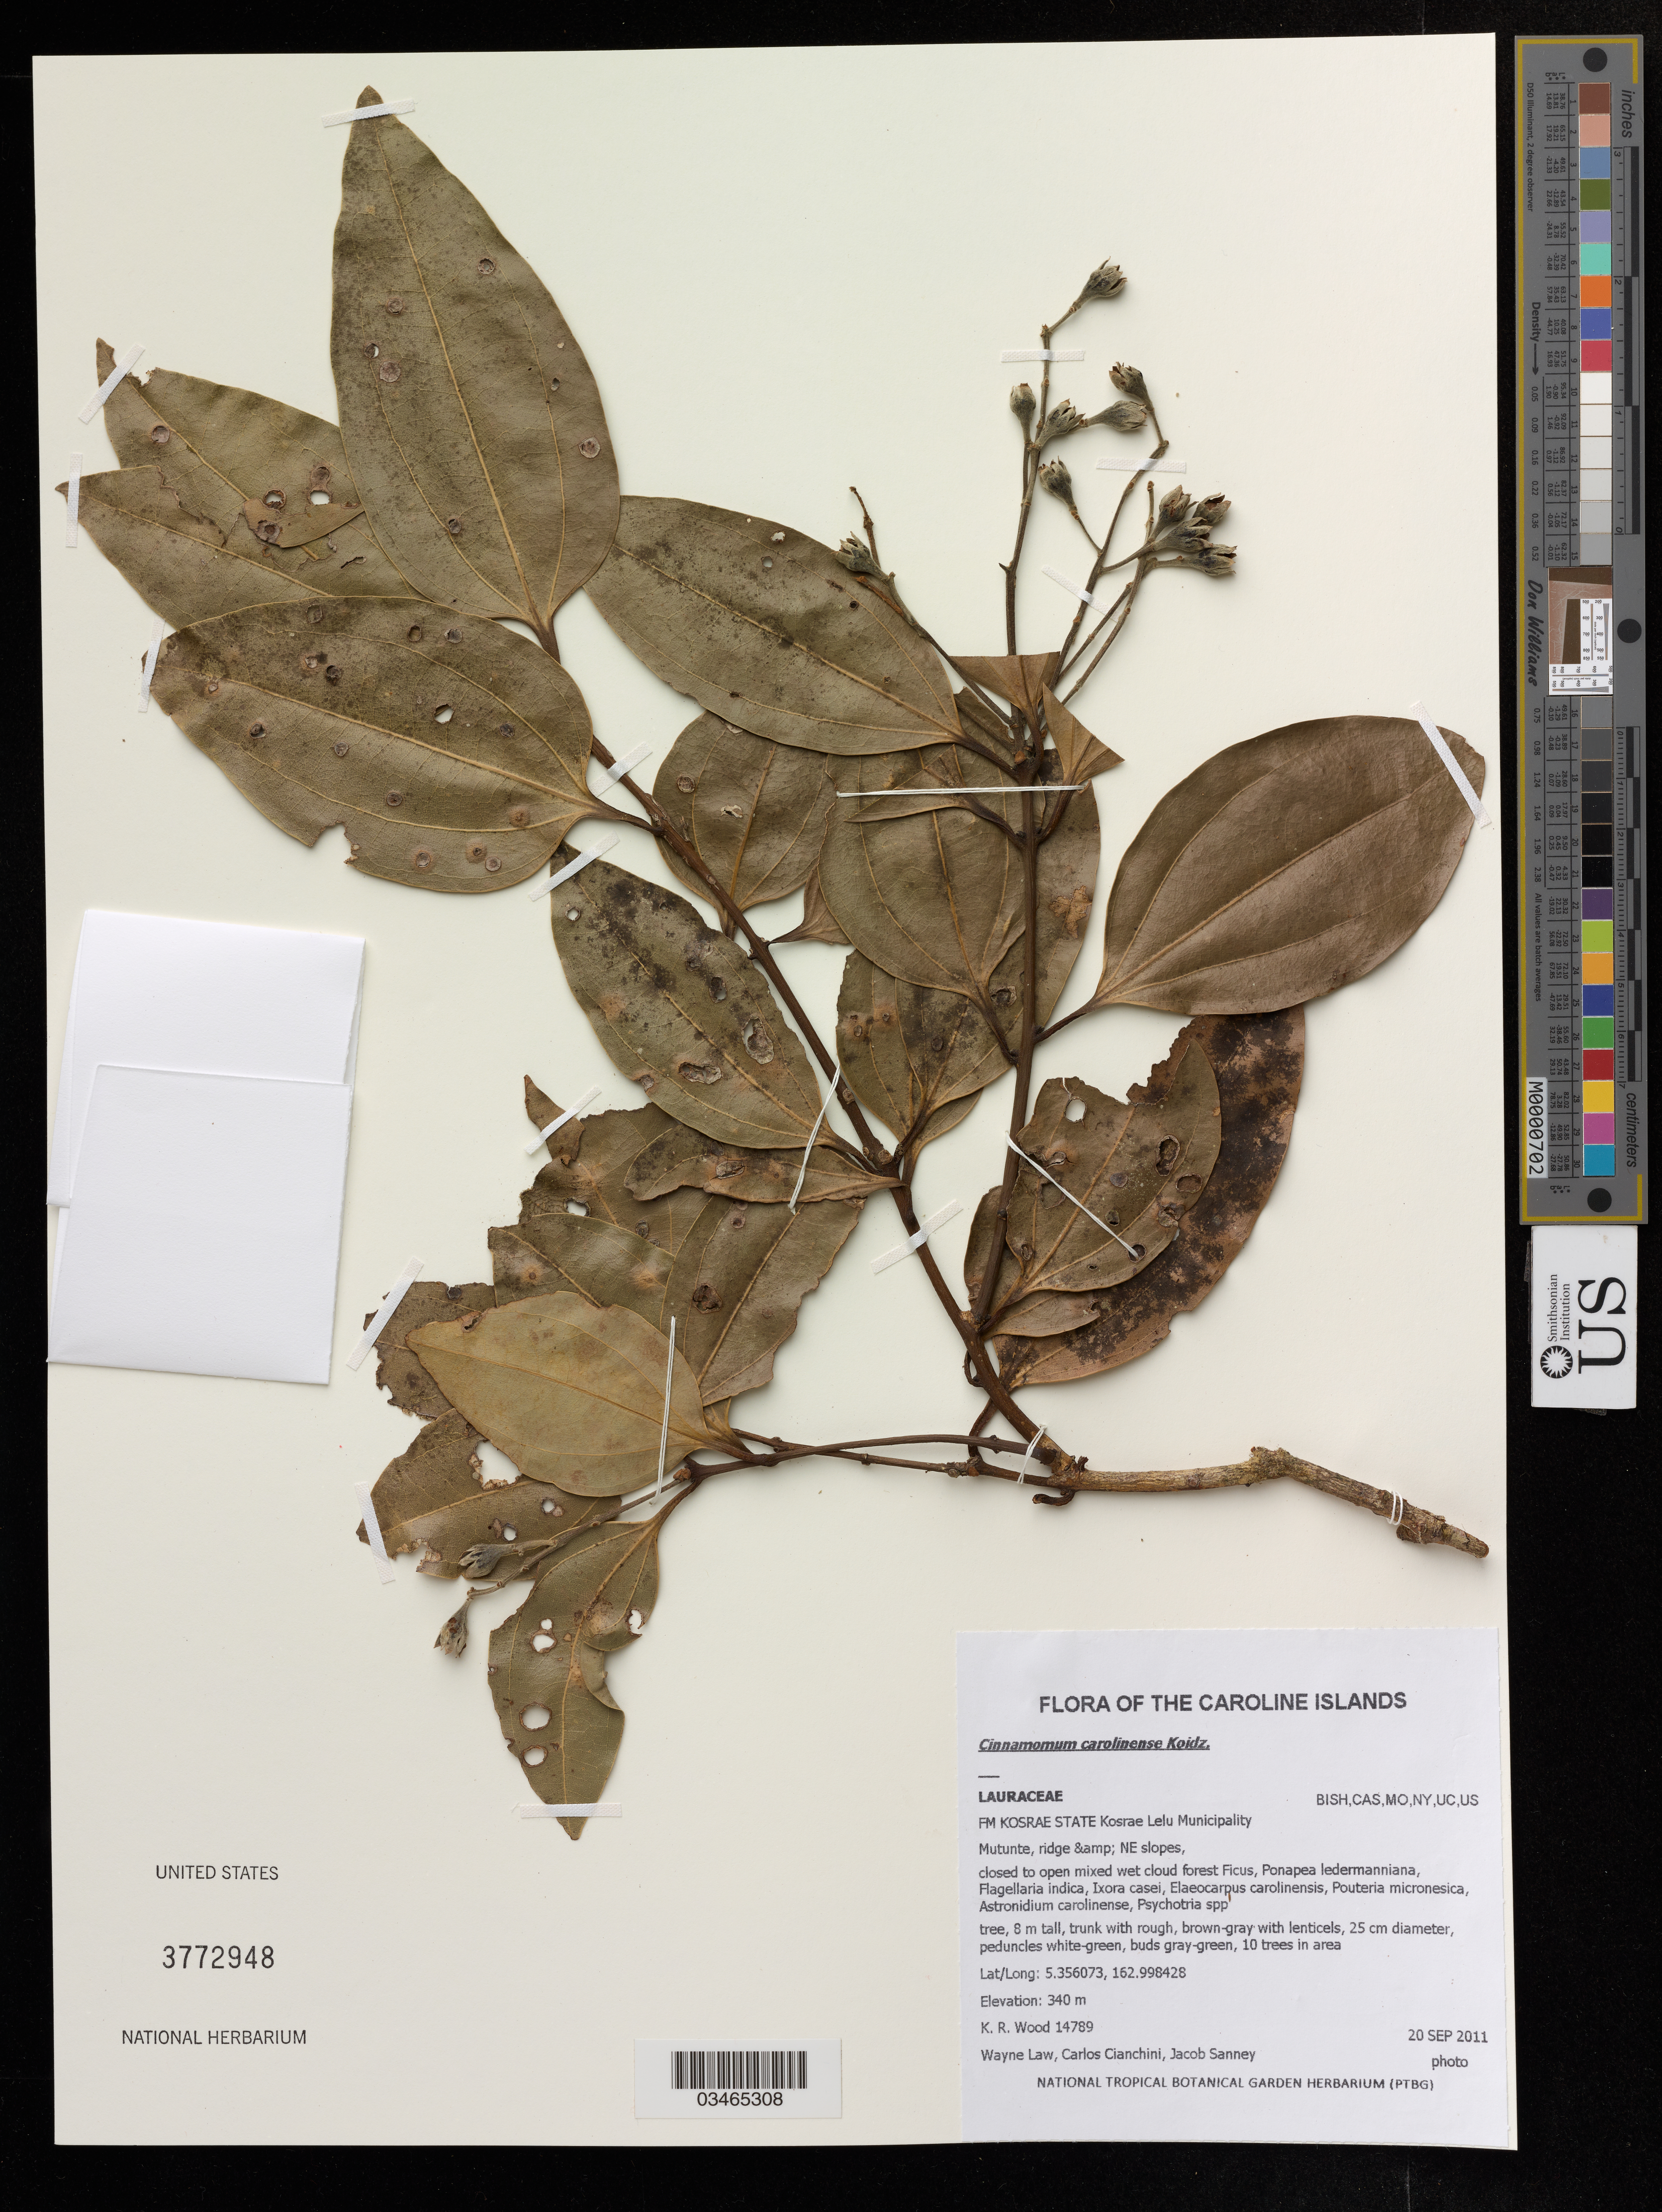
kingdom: Plantae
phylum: Tracheophyta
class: Magnoliopsida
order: Laurales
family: Lauraceae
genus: Cinnamomum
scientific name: Cinnamomum carolinense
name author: Koidz.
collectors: K. R. Wood & W. Law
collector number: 14789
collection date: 2011-09-20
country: Micronesia, Federated States of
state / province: Kosrae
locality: Caroline Islands, Kosrae Lelu Municipality.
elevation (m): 340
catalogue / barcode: US 3772948